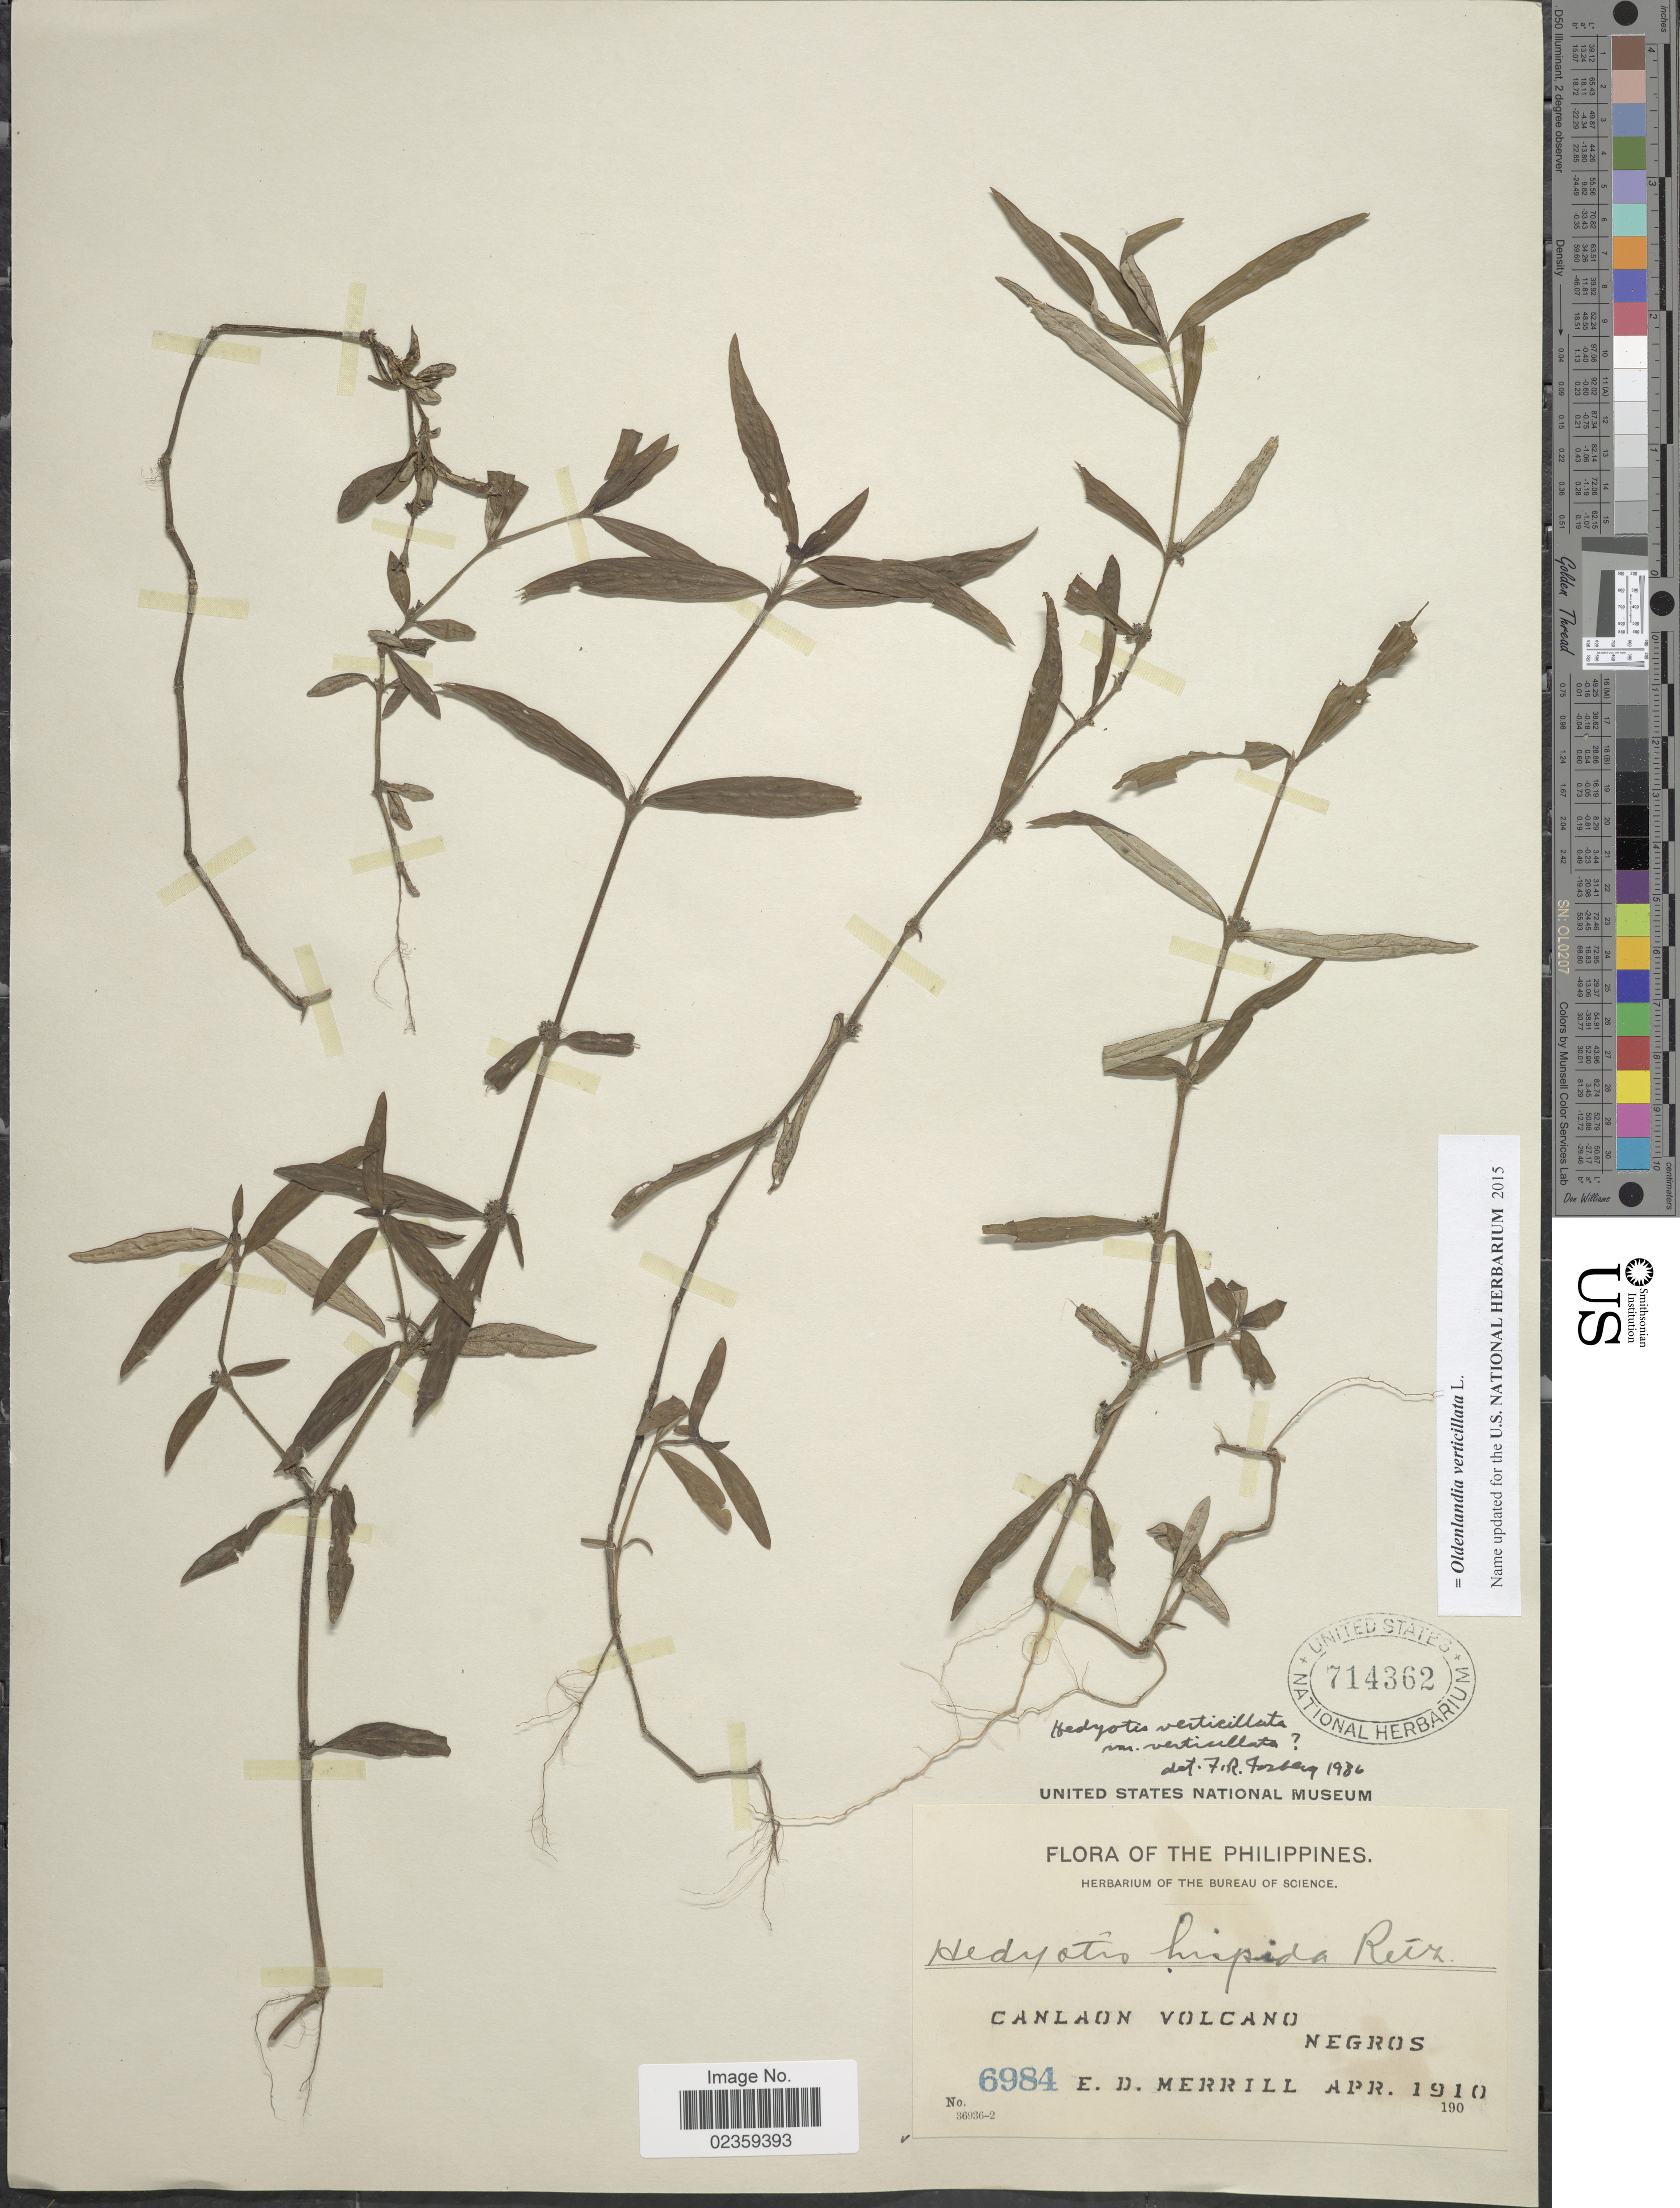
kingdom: Plantae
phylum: Tracheophyta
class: Magnoliopsida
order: Gentianales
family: Rubiaceae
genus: Oldenlandia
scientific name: Oldenlandia verticillata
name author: L.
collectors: E. D. Merrill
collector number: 6984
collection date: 1910-04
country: Philippines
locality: Canlaon Volcano. Negros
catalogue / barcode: US 714362